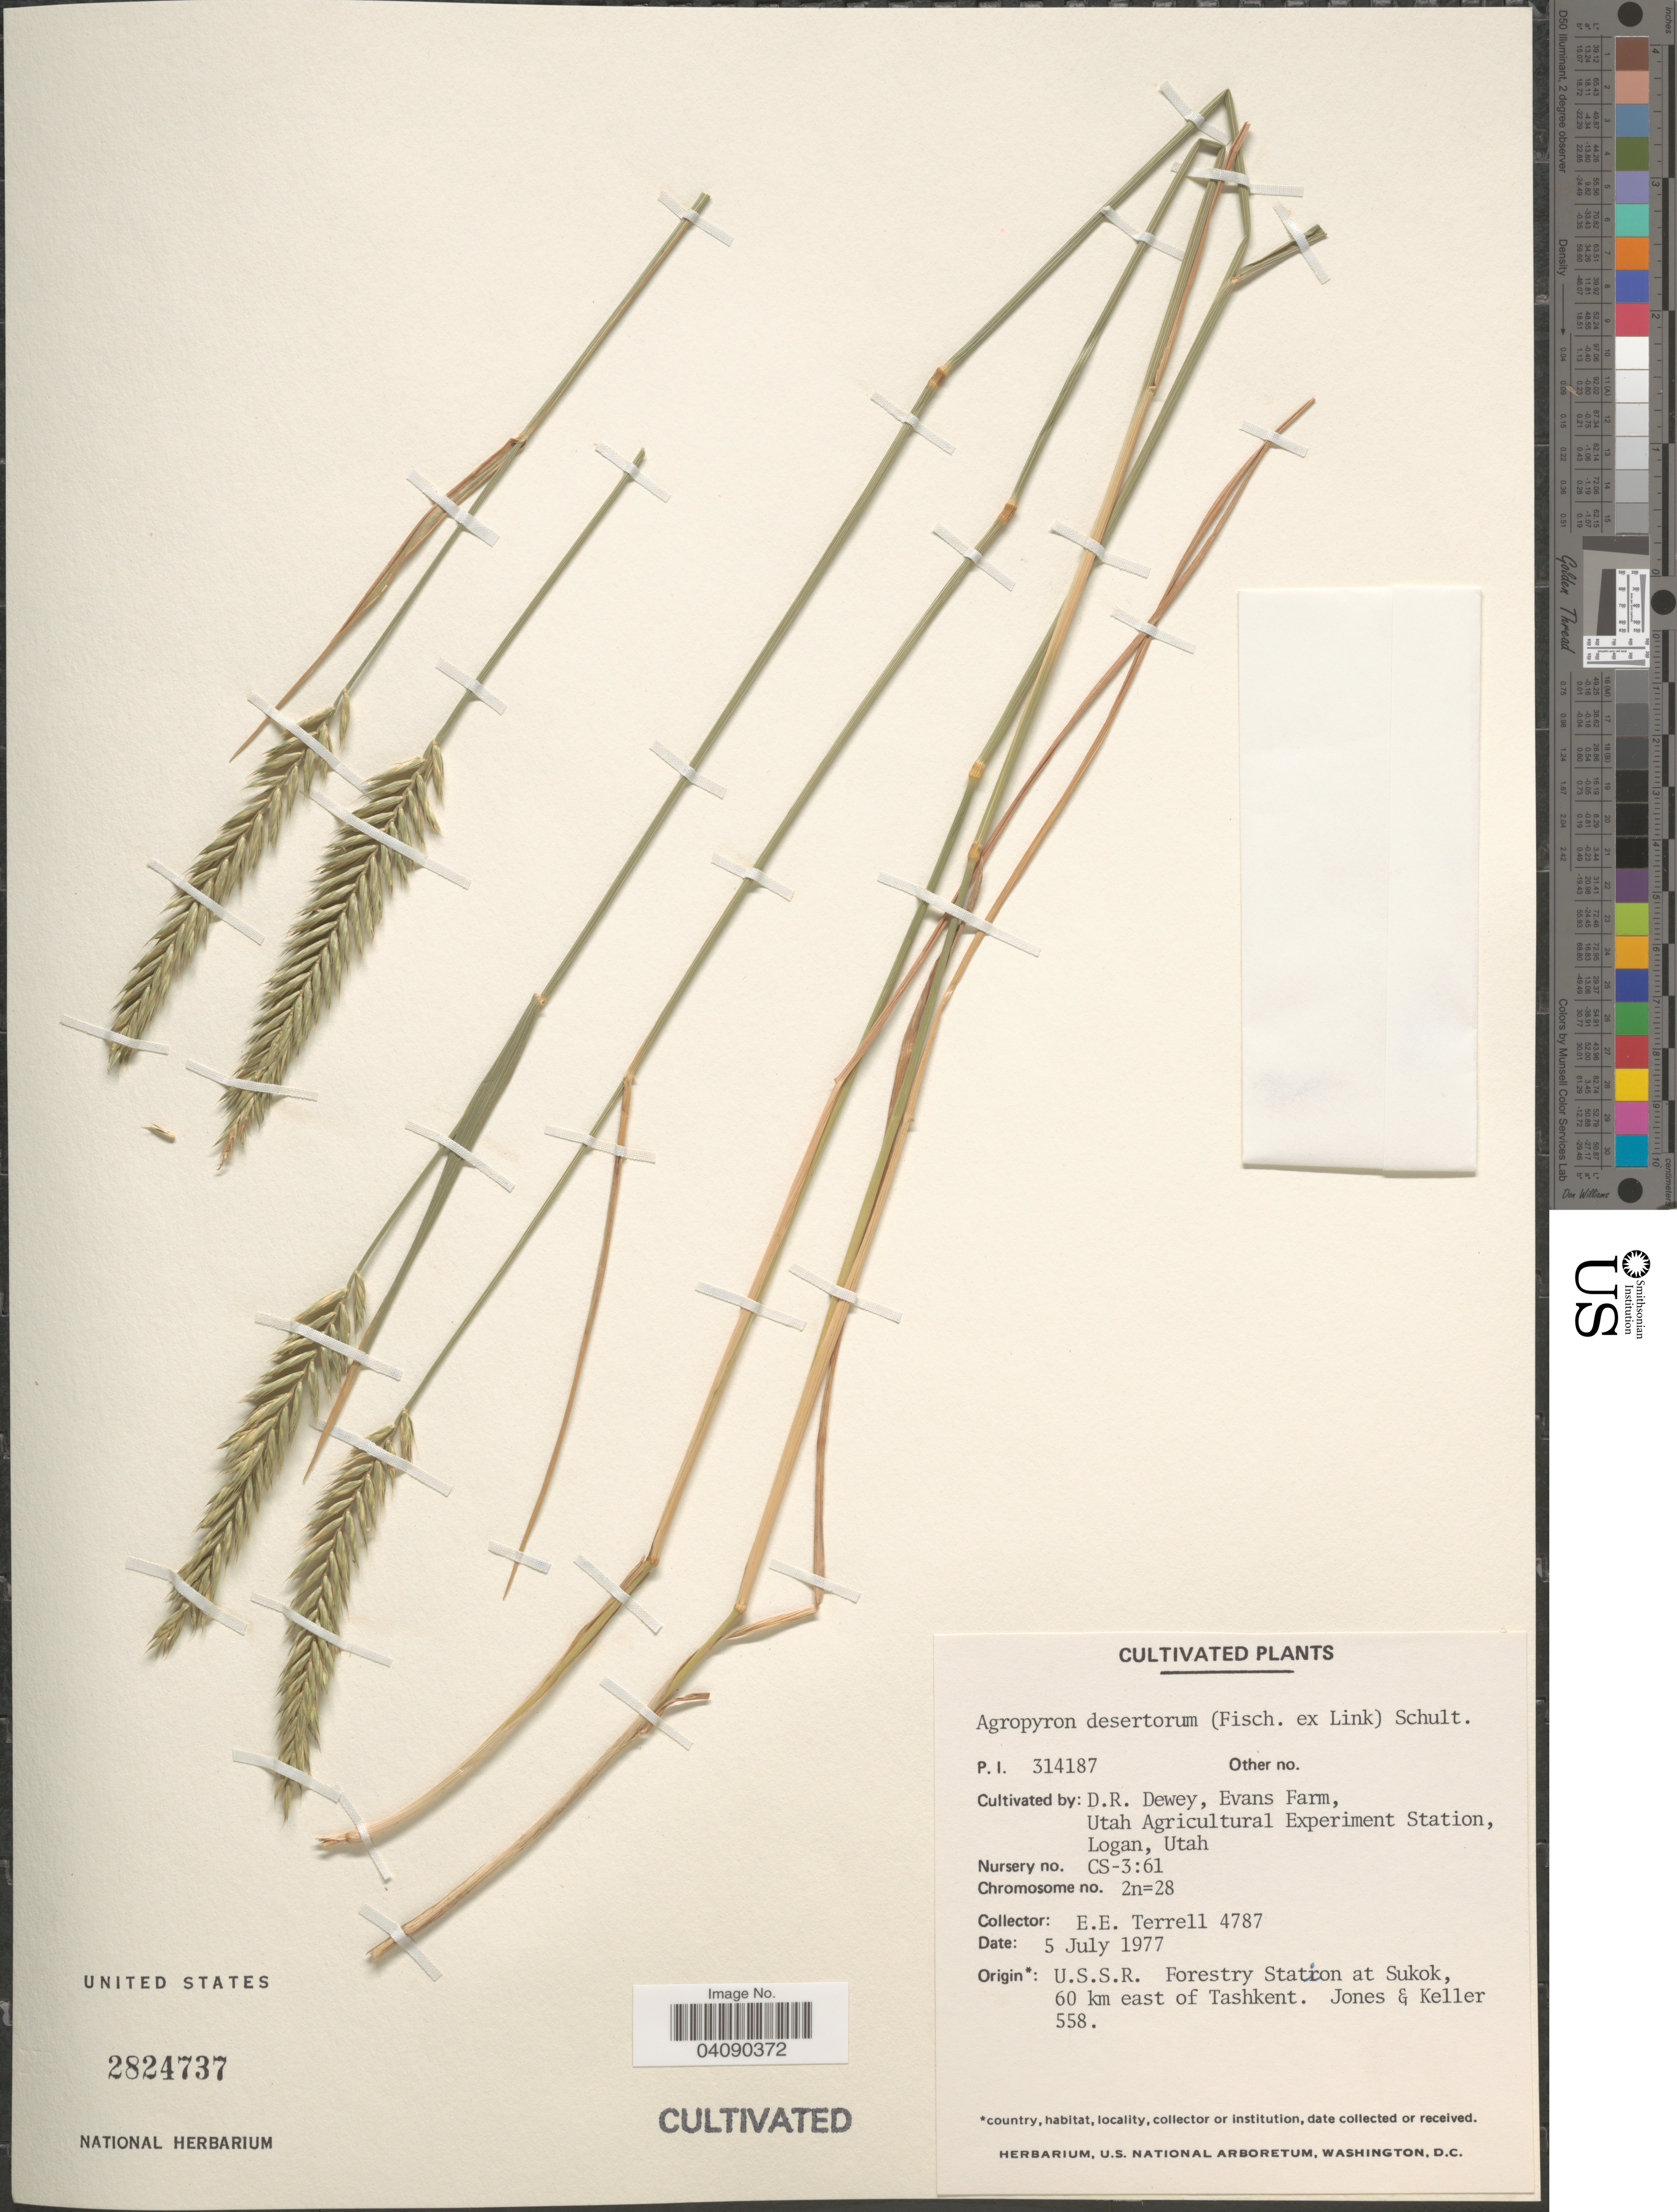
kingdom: Plantae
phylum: Tracheophyta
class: Liliopsida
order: Poales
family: Poaceae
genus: Agropyron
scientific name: Agropyron desertorum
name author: (Fisch. ex Link) Schult.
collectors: E. E. Terrell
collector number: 4787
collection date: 1977-07-05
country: United States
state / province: Utah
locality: Evans Farm, Utah Agricultural Experiment Station, Logan. Nursery no. CS-3:61.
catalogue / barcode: US 2824737